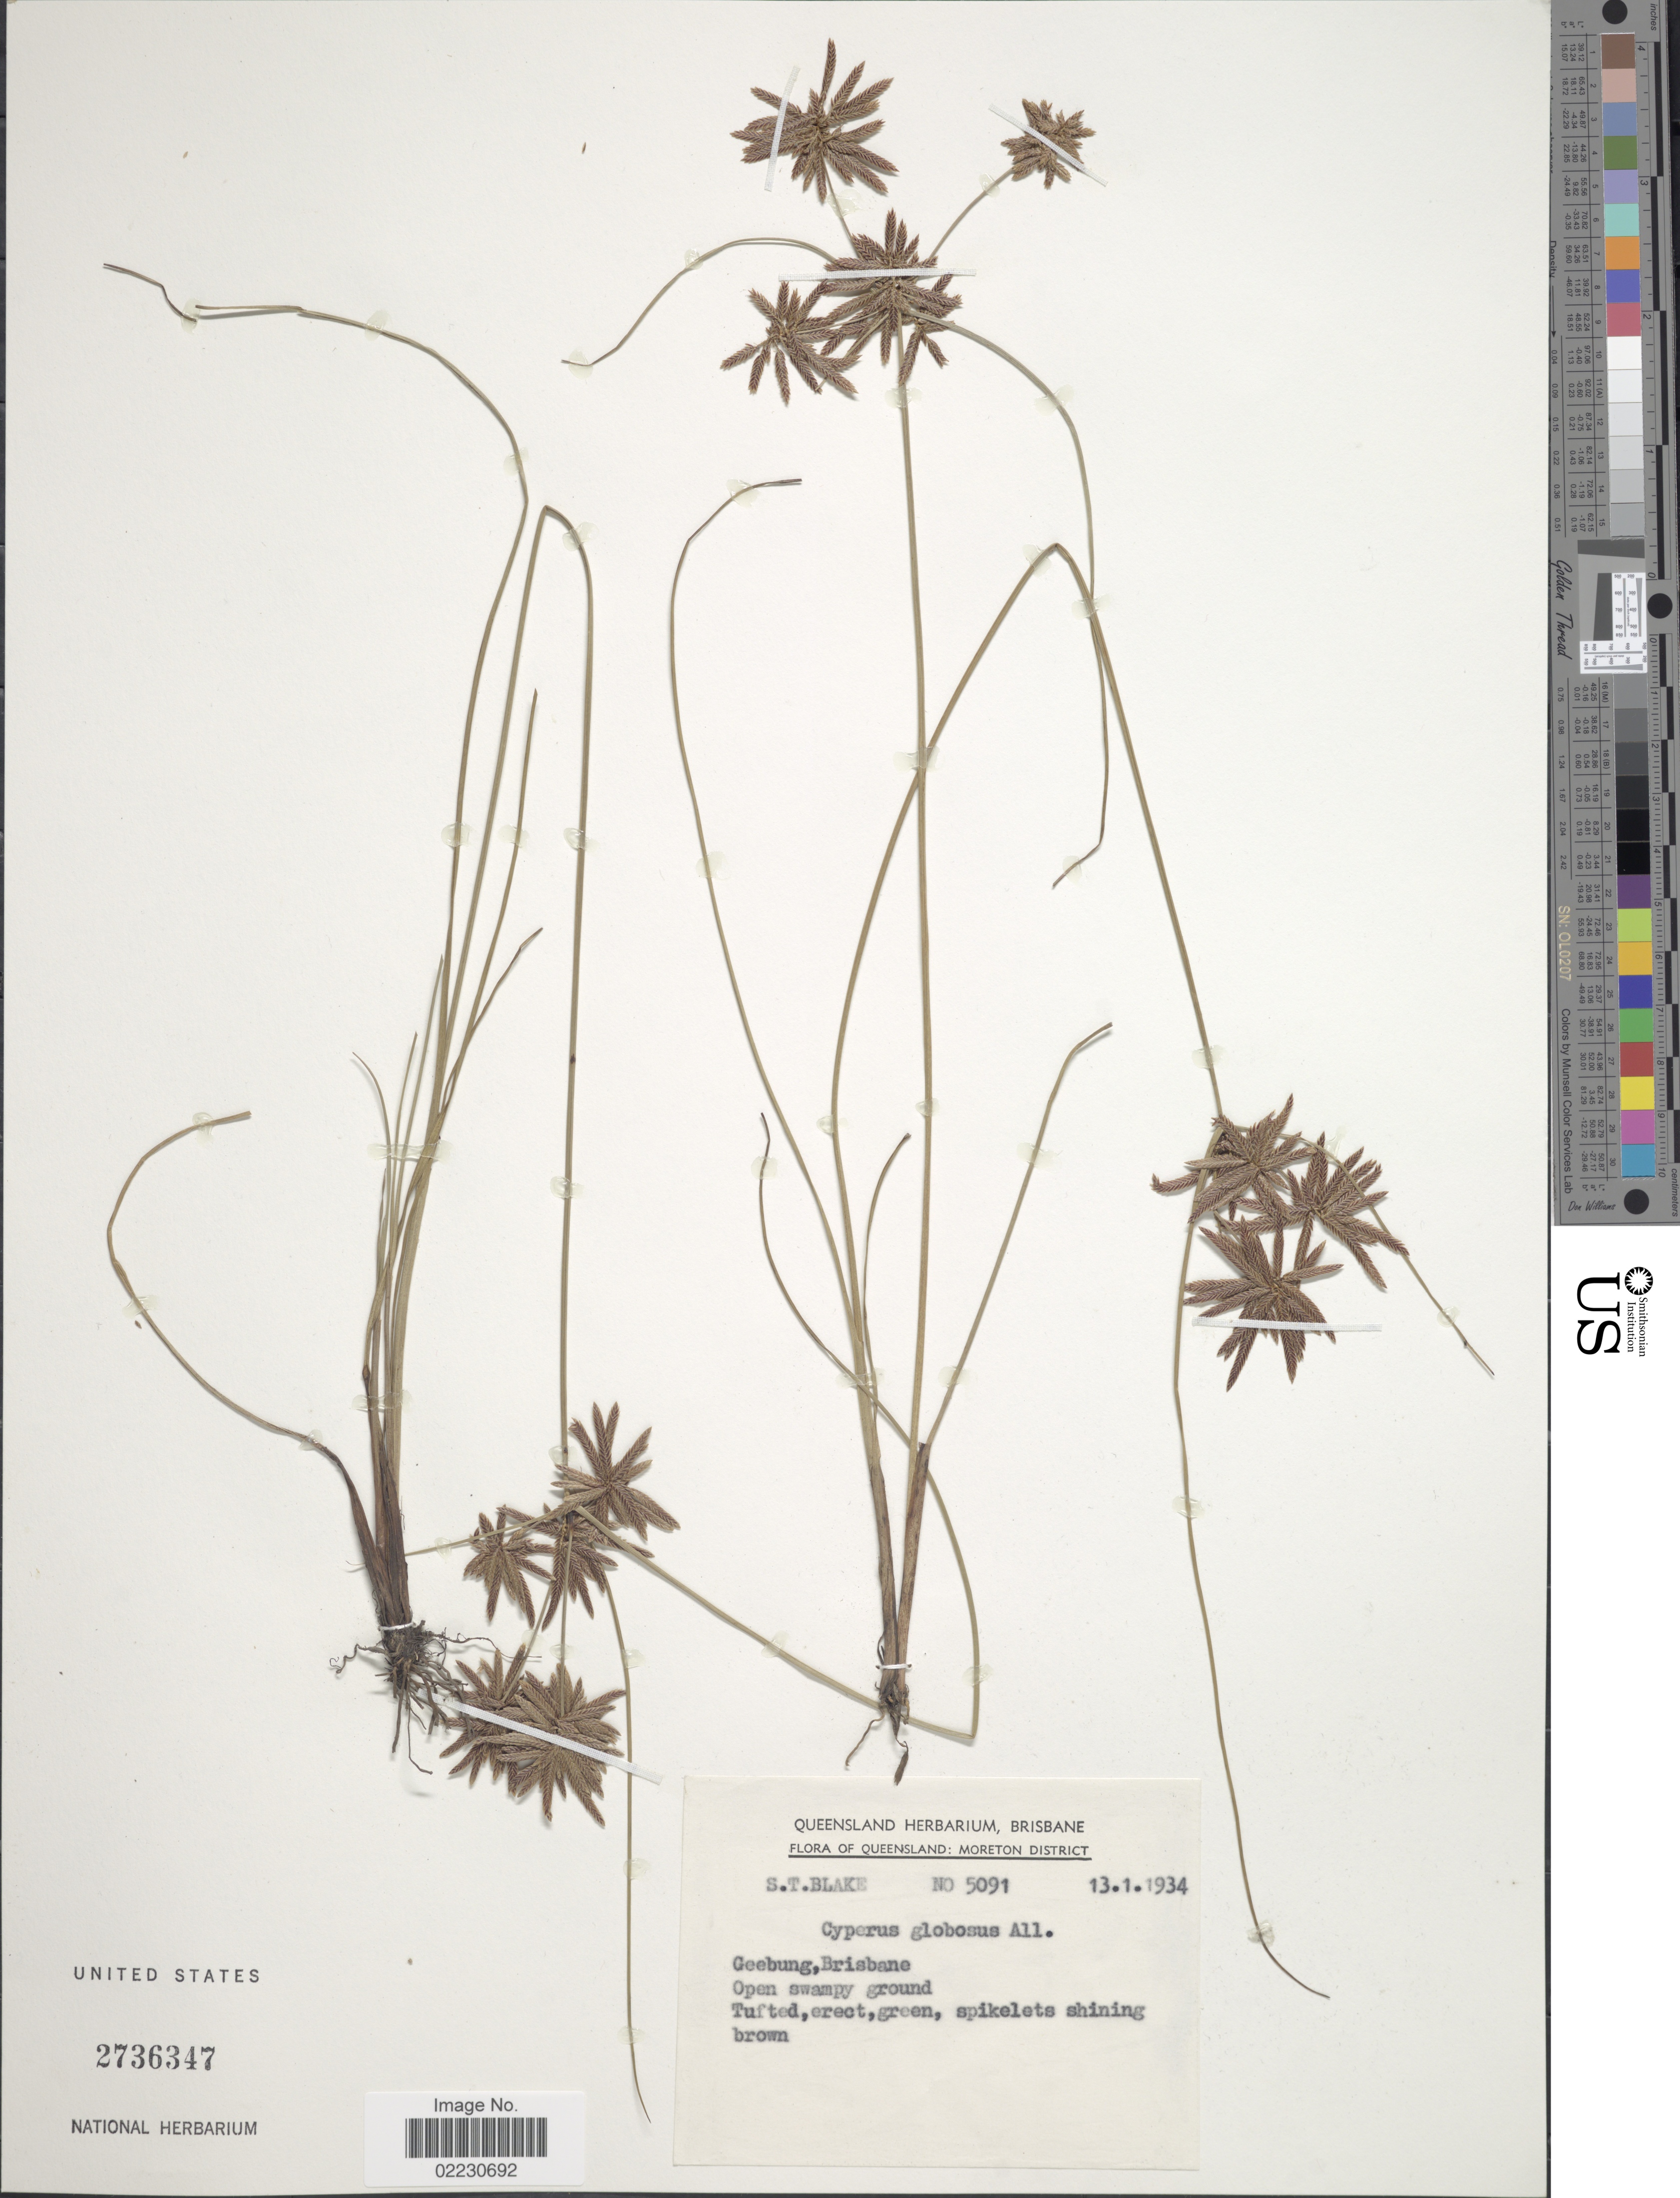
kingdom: Plantae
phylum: Tracheophyta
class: Liliopsida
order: Poales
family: Cyperaceae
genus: Cyperus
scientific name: Cyperus flavidus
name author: Retz.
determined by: Strong, Mark T., (BOT), Smithsonian Institution - National Museum of Natural History (UNITED STATES)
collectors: S. T. Blake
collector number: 5091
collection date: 1934-01-13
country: Australia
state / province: Queensland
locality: Moreton District. Geebung, Brisbane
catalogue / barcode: US 2736347